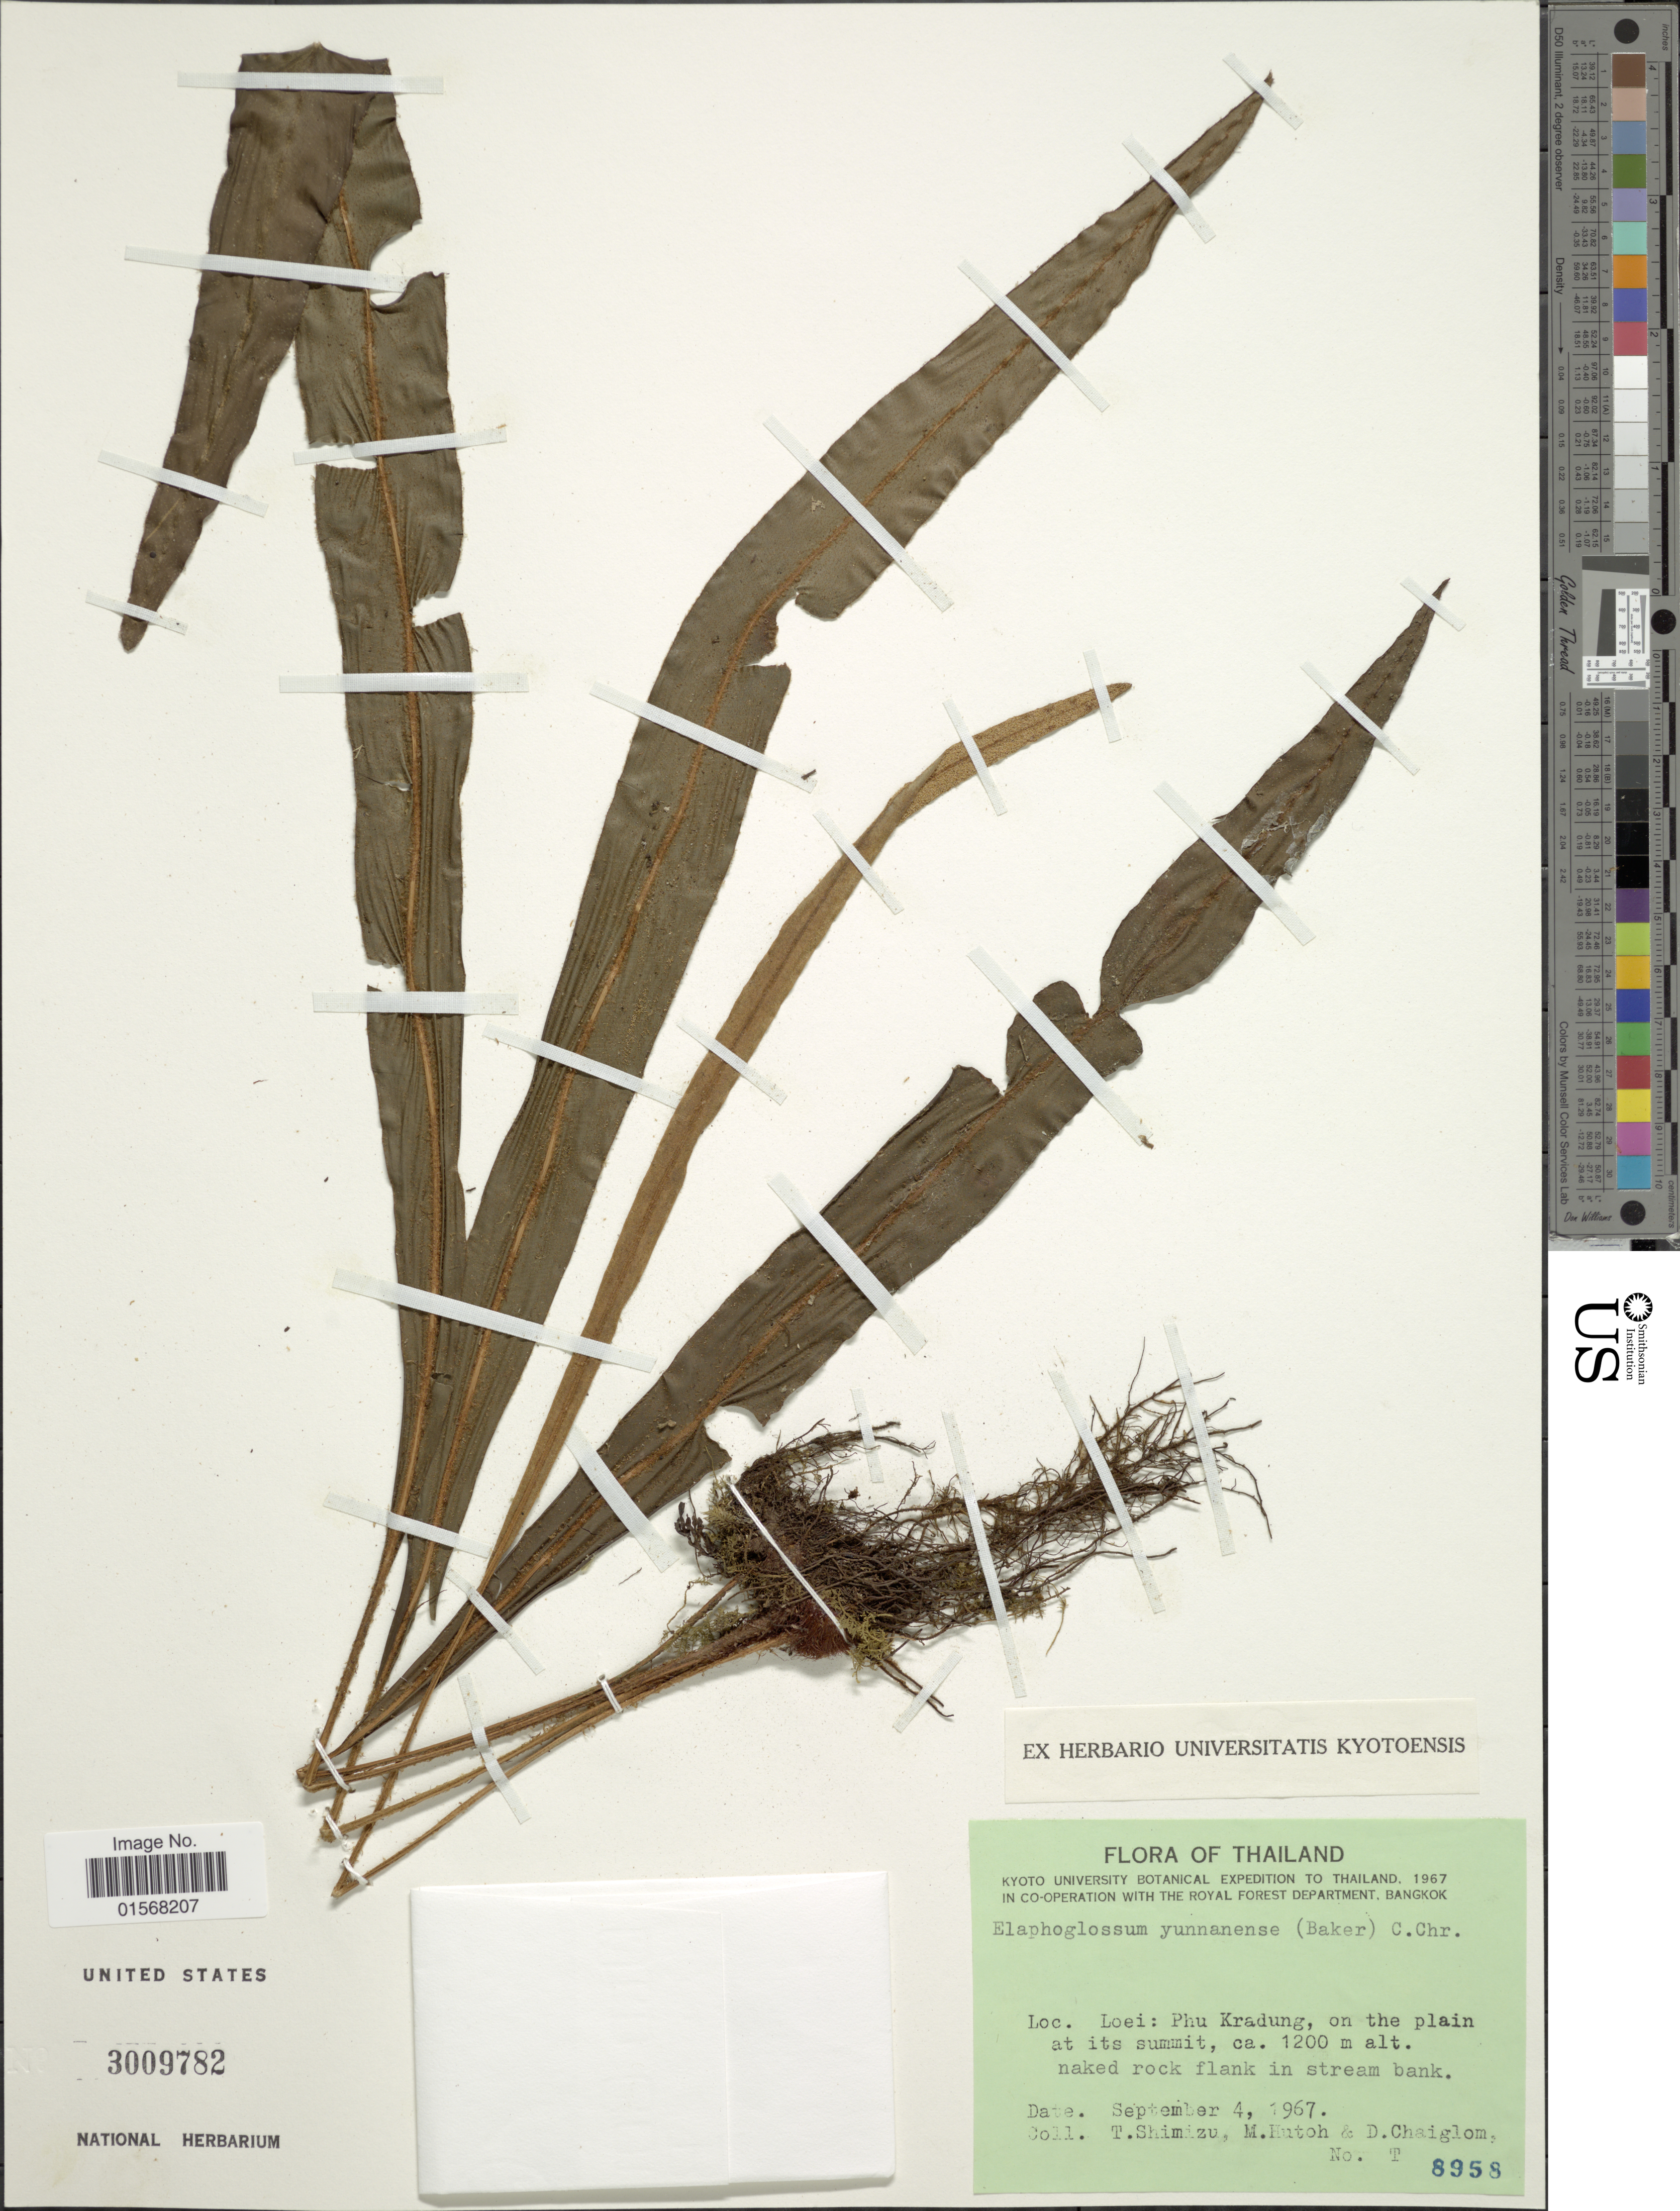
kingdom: Plantae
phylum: Tracheophyta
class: Polypodiopsida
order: Polypodiales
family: Dryopteridaceae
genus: Elaphoglossum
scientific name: Elaphoglossum stelligerum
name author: (Wall. ex Baker) T. Moore ex Alston & Bonner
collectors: T. Shimizu, M. Hutoh & D. Chaiglom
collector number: T8958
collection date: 1967-09-04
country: Thailand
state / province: Loei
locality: Loei: Phu kradung, on the plain at its summit, Bangkok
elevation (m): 1200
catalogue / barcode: US 3009782